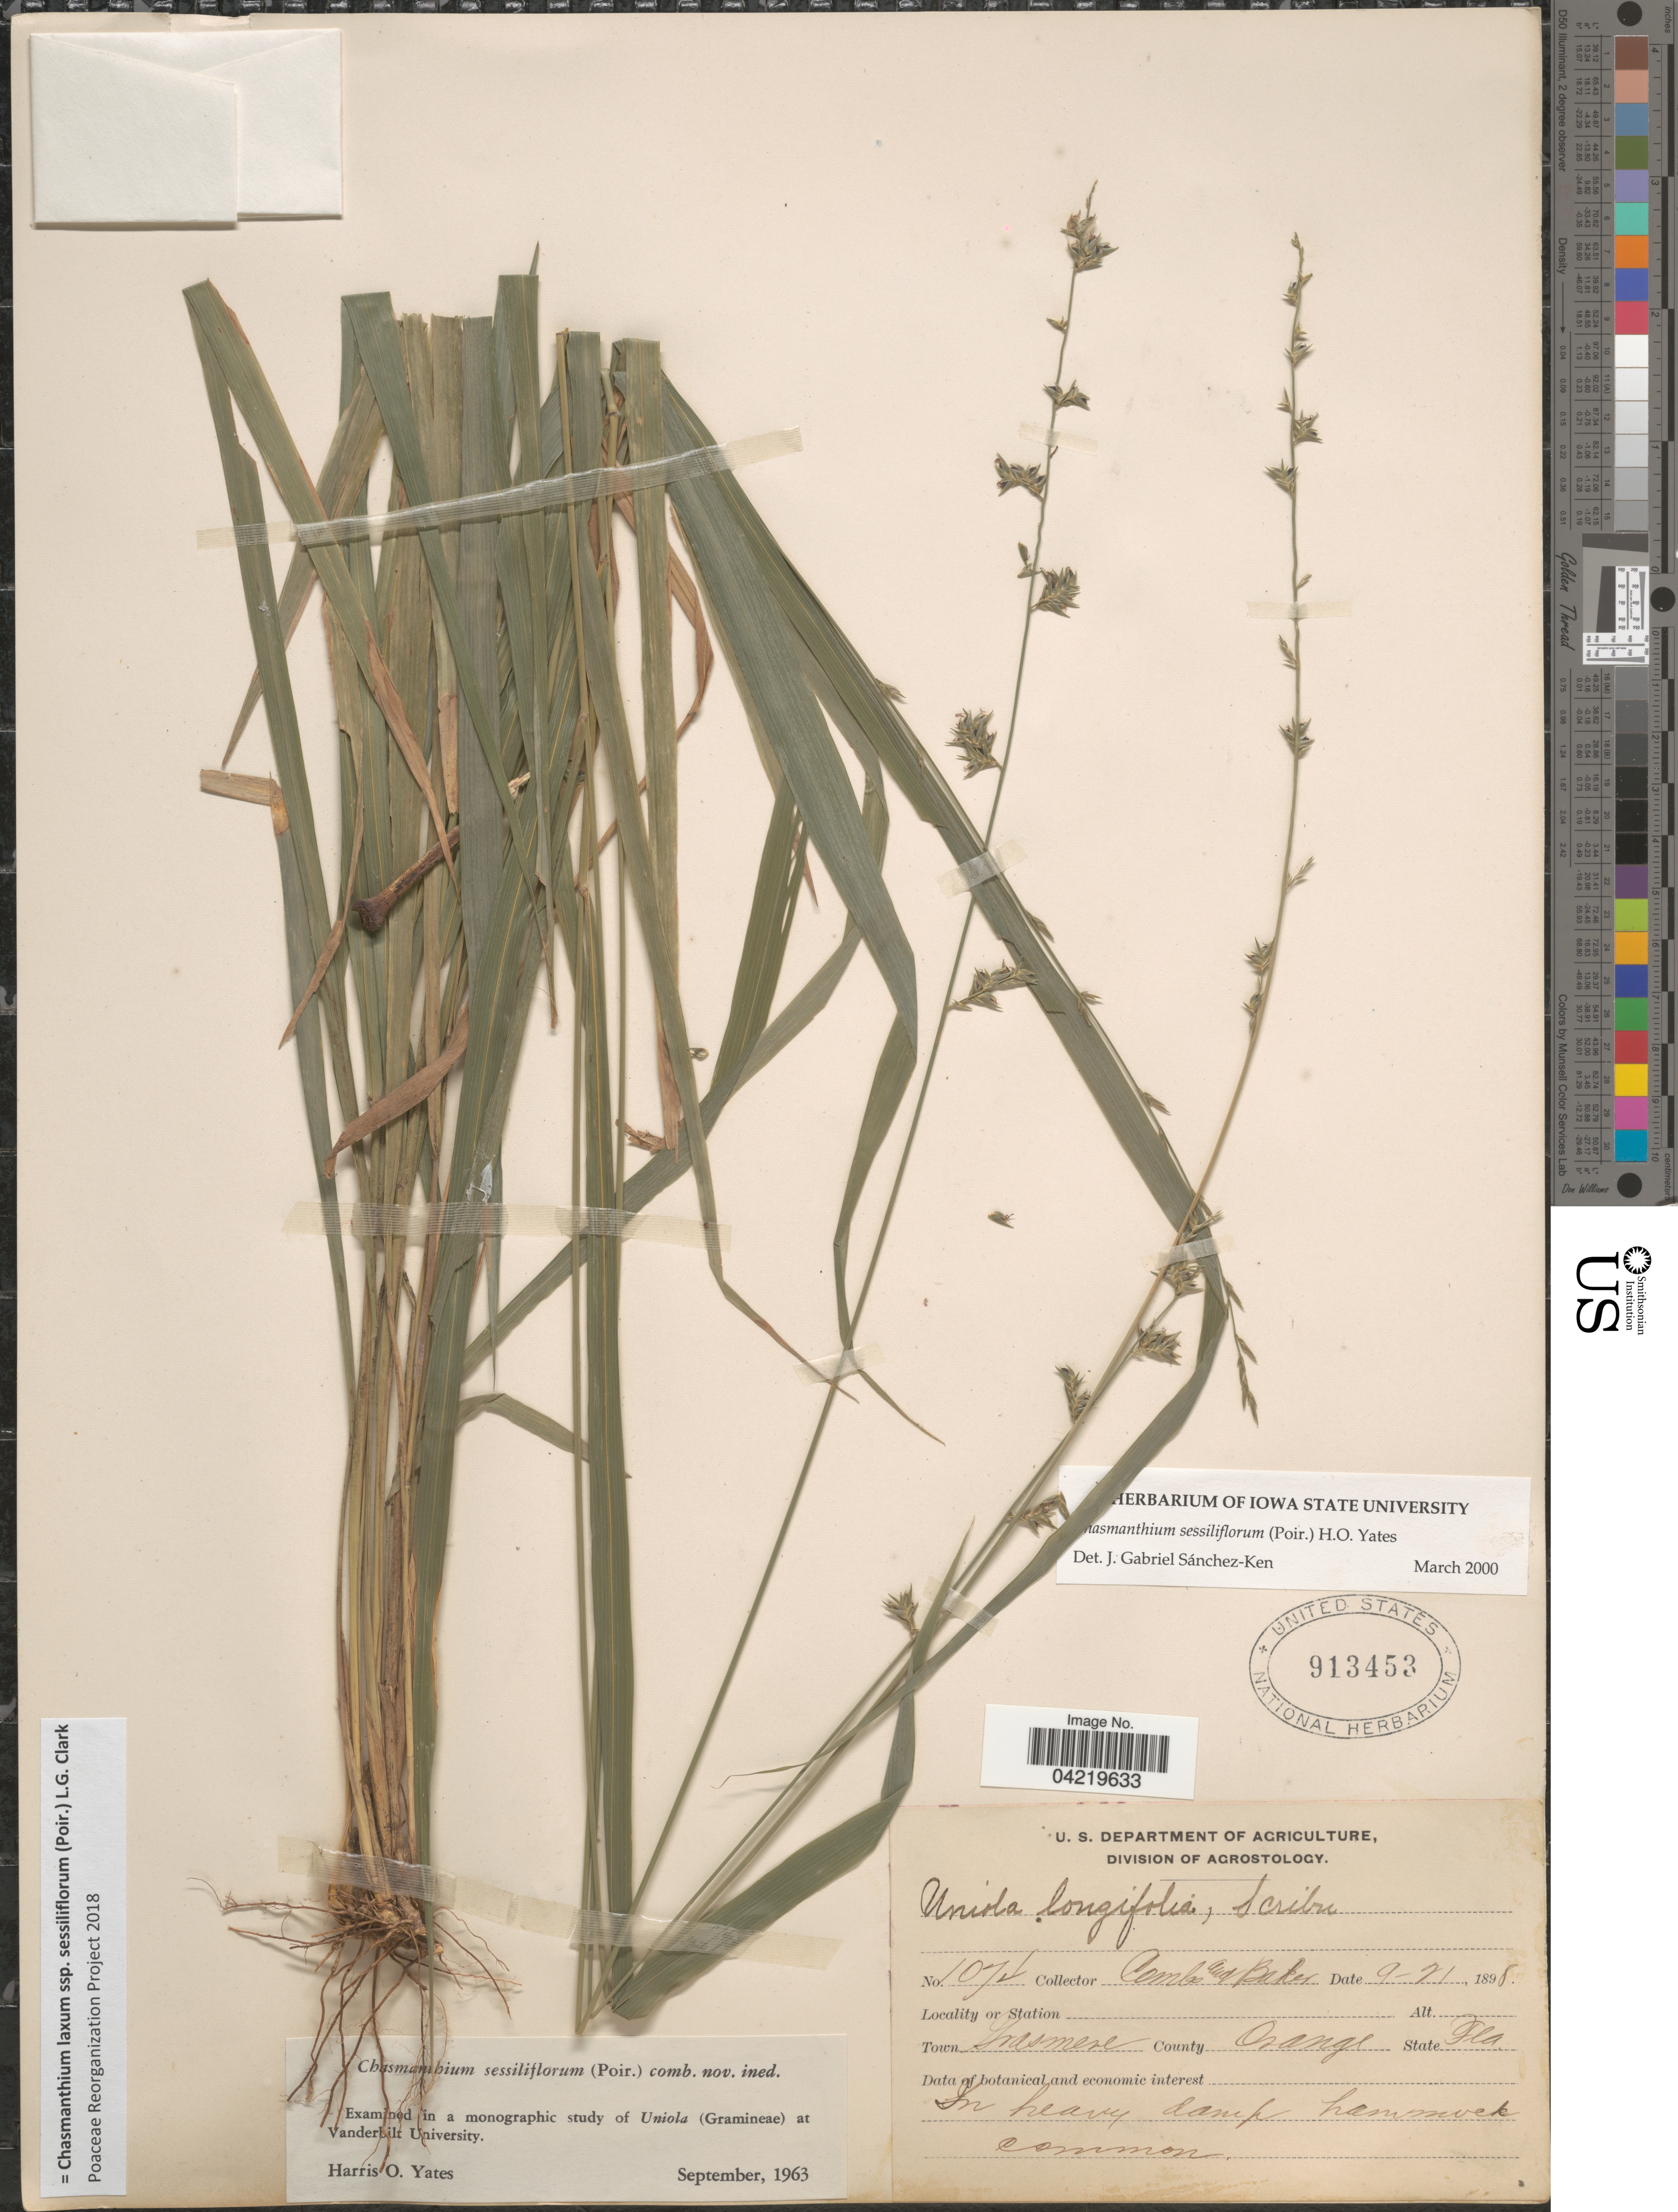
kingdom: Plantae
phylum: Tracheophyta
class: Liliopsida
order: Poales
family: Poaceae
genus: Chasmanthium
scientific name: Chasmanthium laxum subsp. sessiliflorum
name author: (L.) H.O. Yates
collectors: -. Combs & -- Baker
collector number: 1074*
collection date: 1898-09-21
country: United States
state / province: Florida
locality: Town Grasmere. County Orange.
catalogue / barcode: US 913453